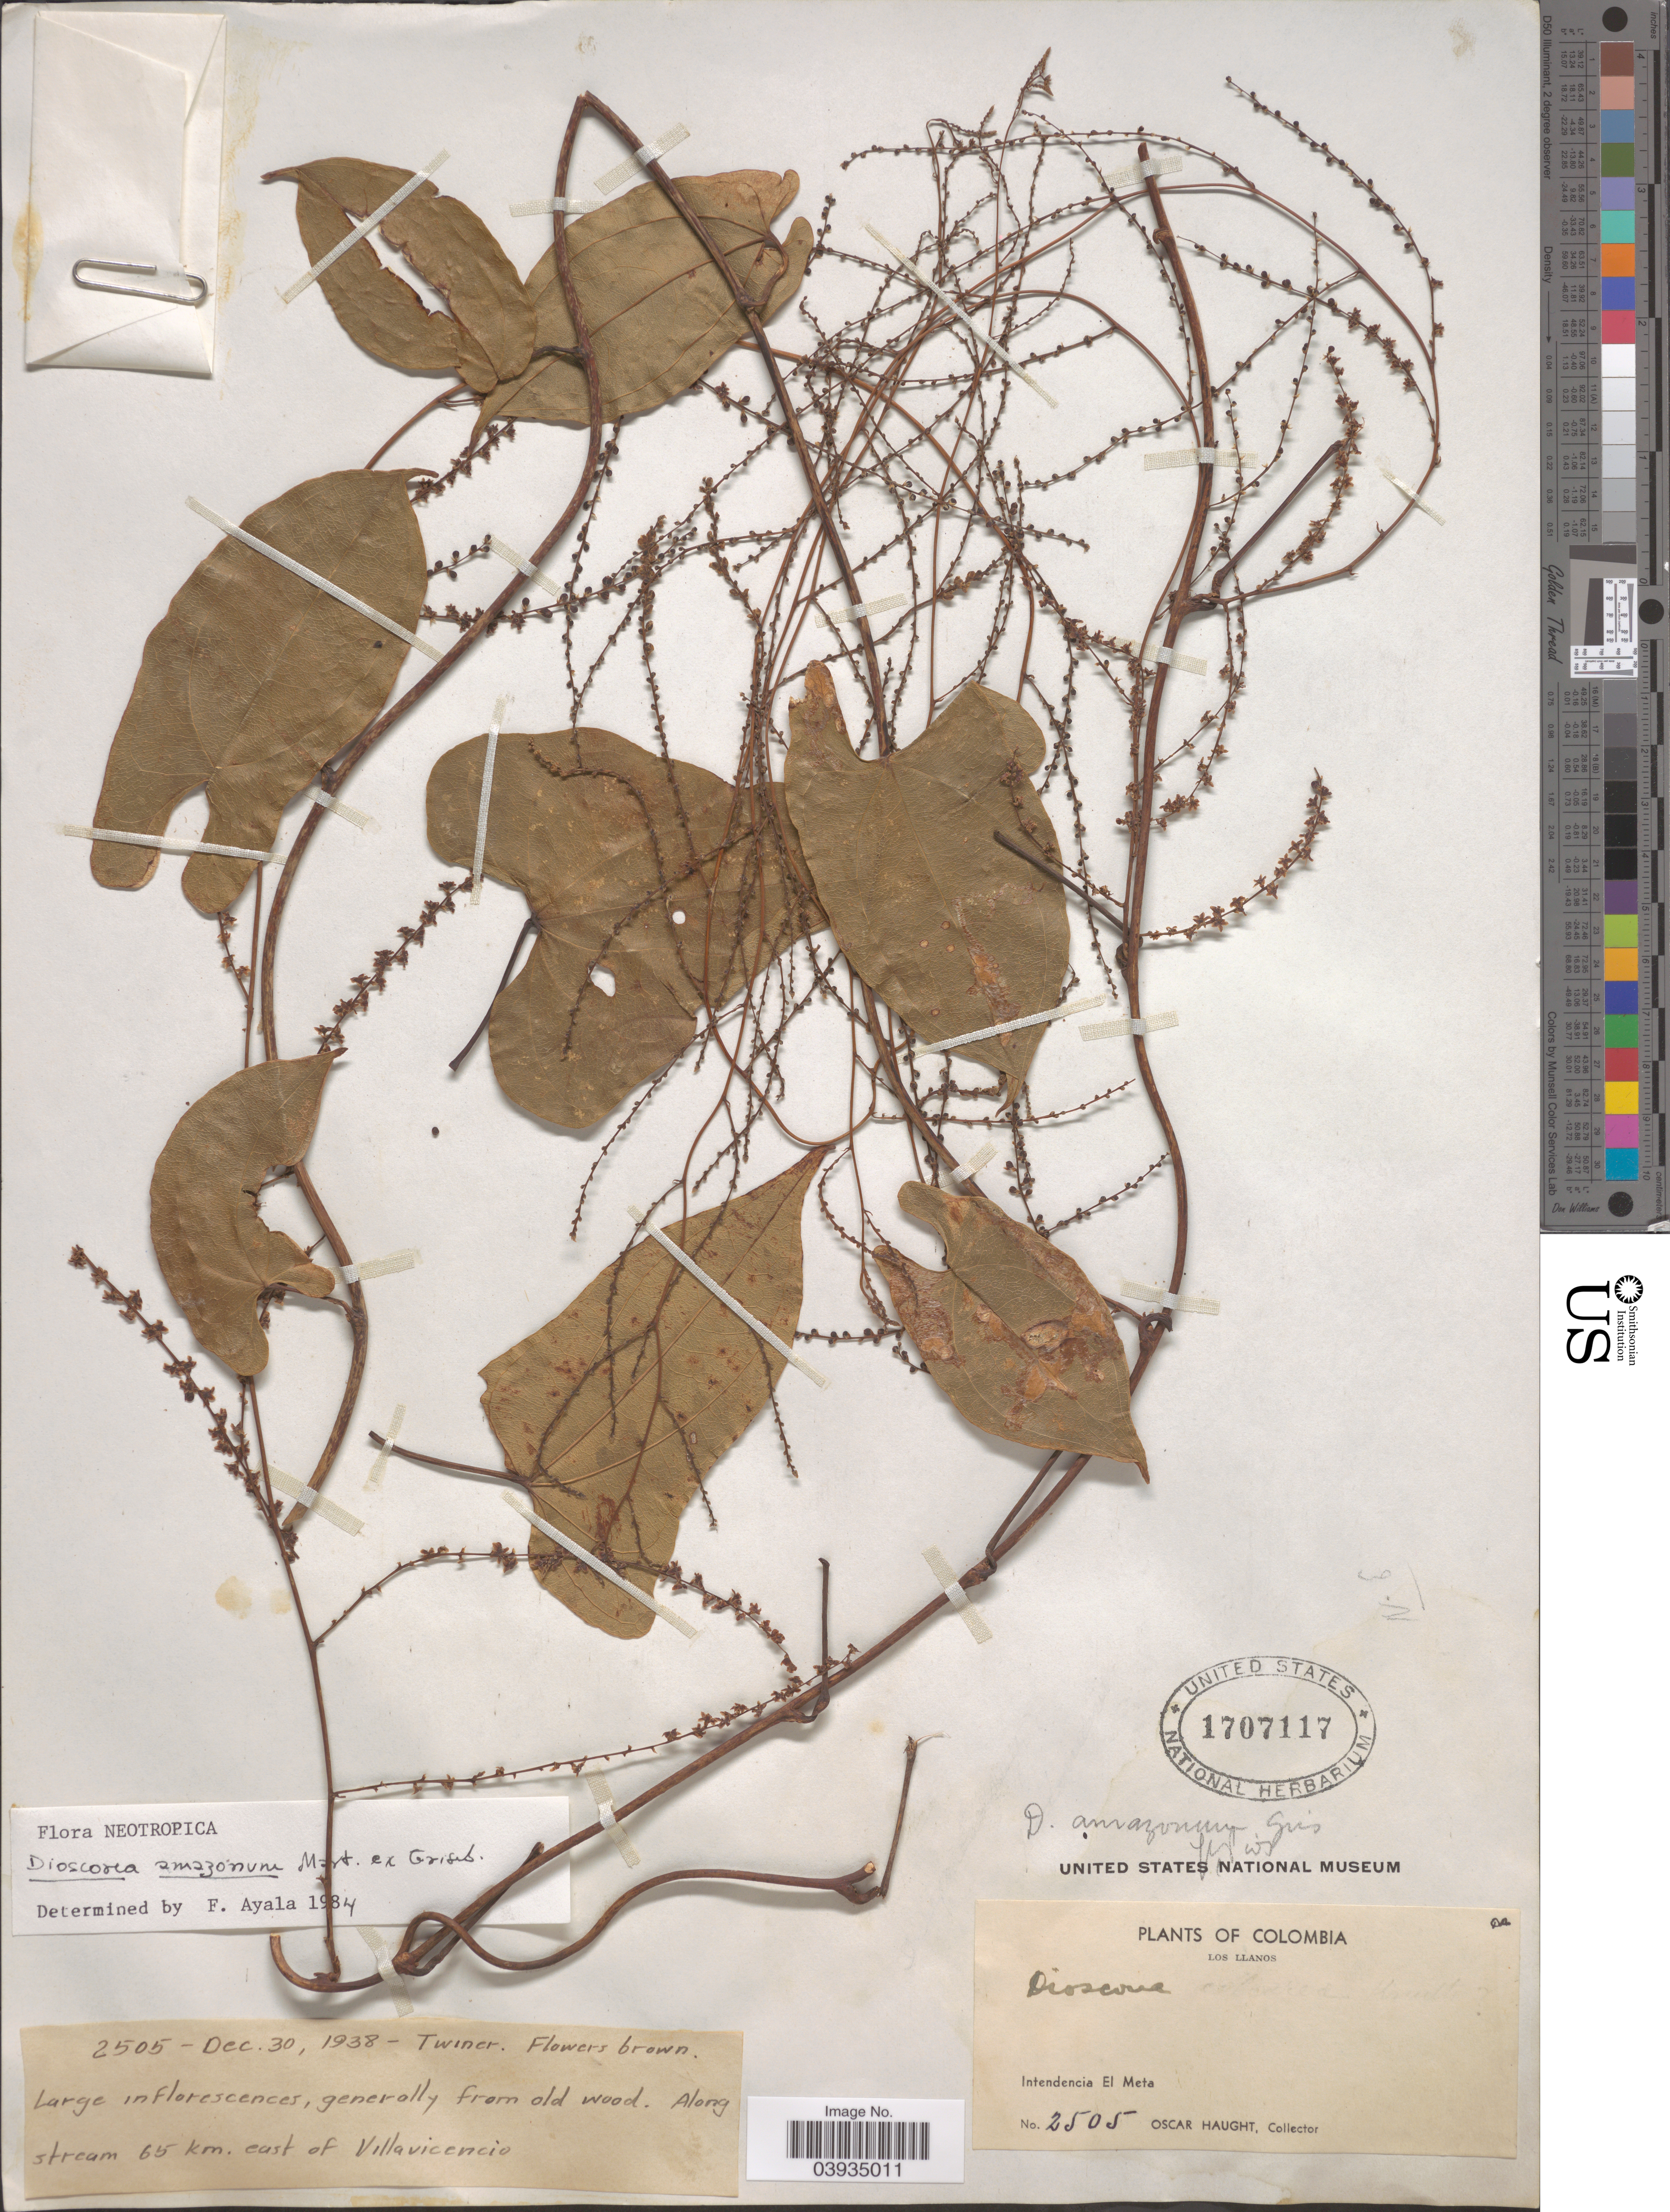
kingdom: Plantae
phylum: Tracheophyta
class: Liliopsida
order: Dioscoreales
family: Dioscoreaceae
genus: Dioscorea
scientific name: Dioscorea amazonum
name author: Mart. ex Griseb.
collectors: O. L. Haught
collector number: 2505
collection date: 1938-12-30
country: Colombia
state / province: Meta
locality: Los Llanos. Intendencia El Meta. Along stream 65 km. east of Villavicencio.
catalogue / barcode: US 1707117